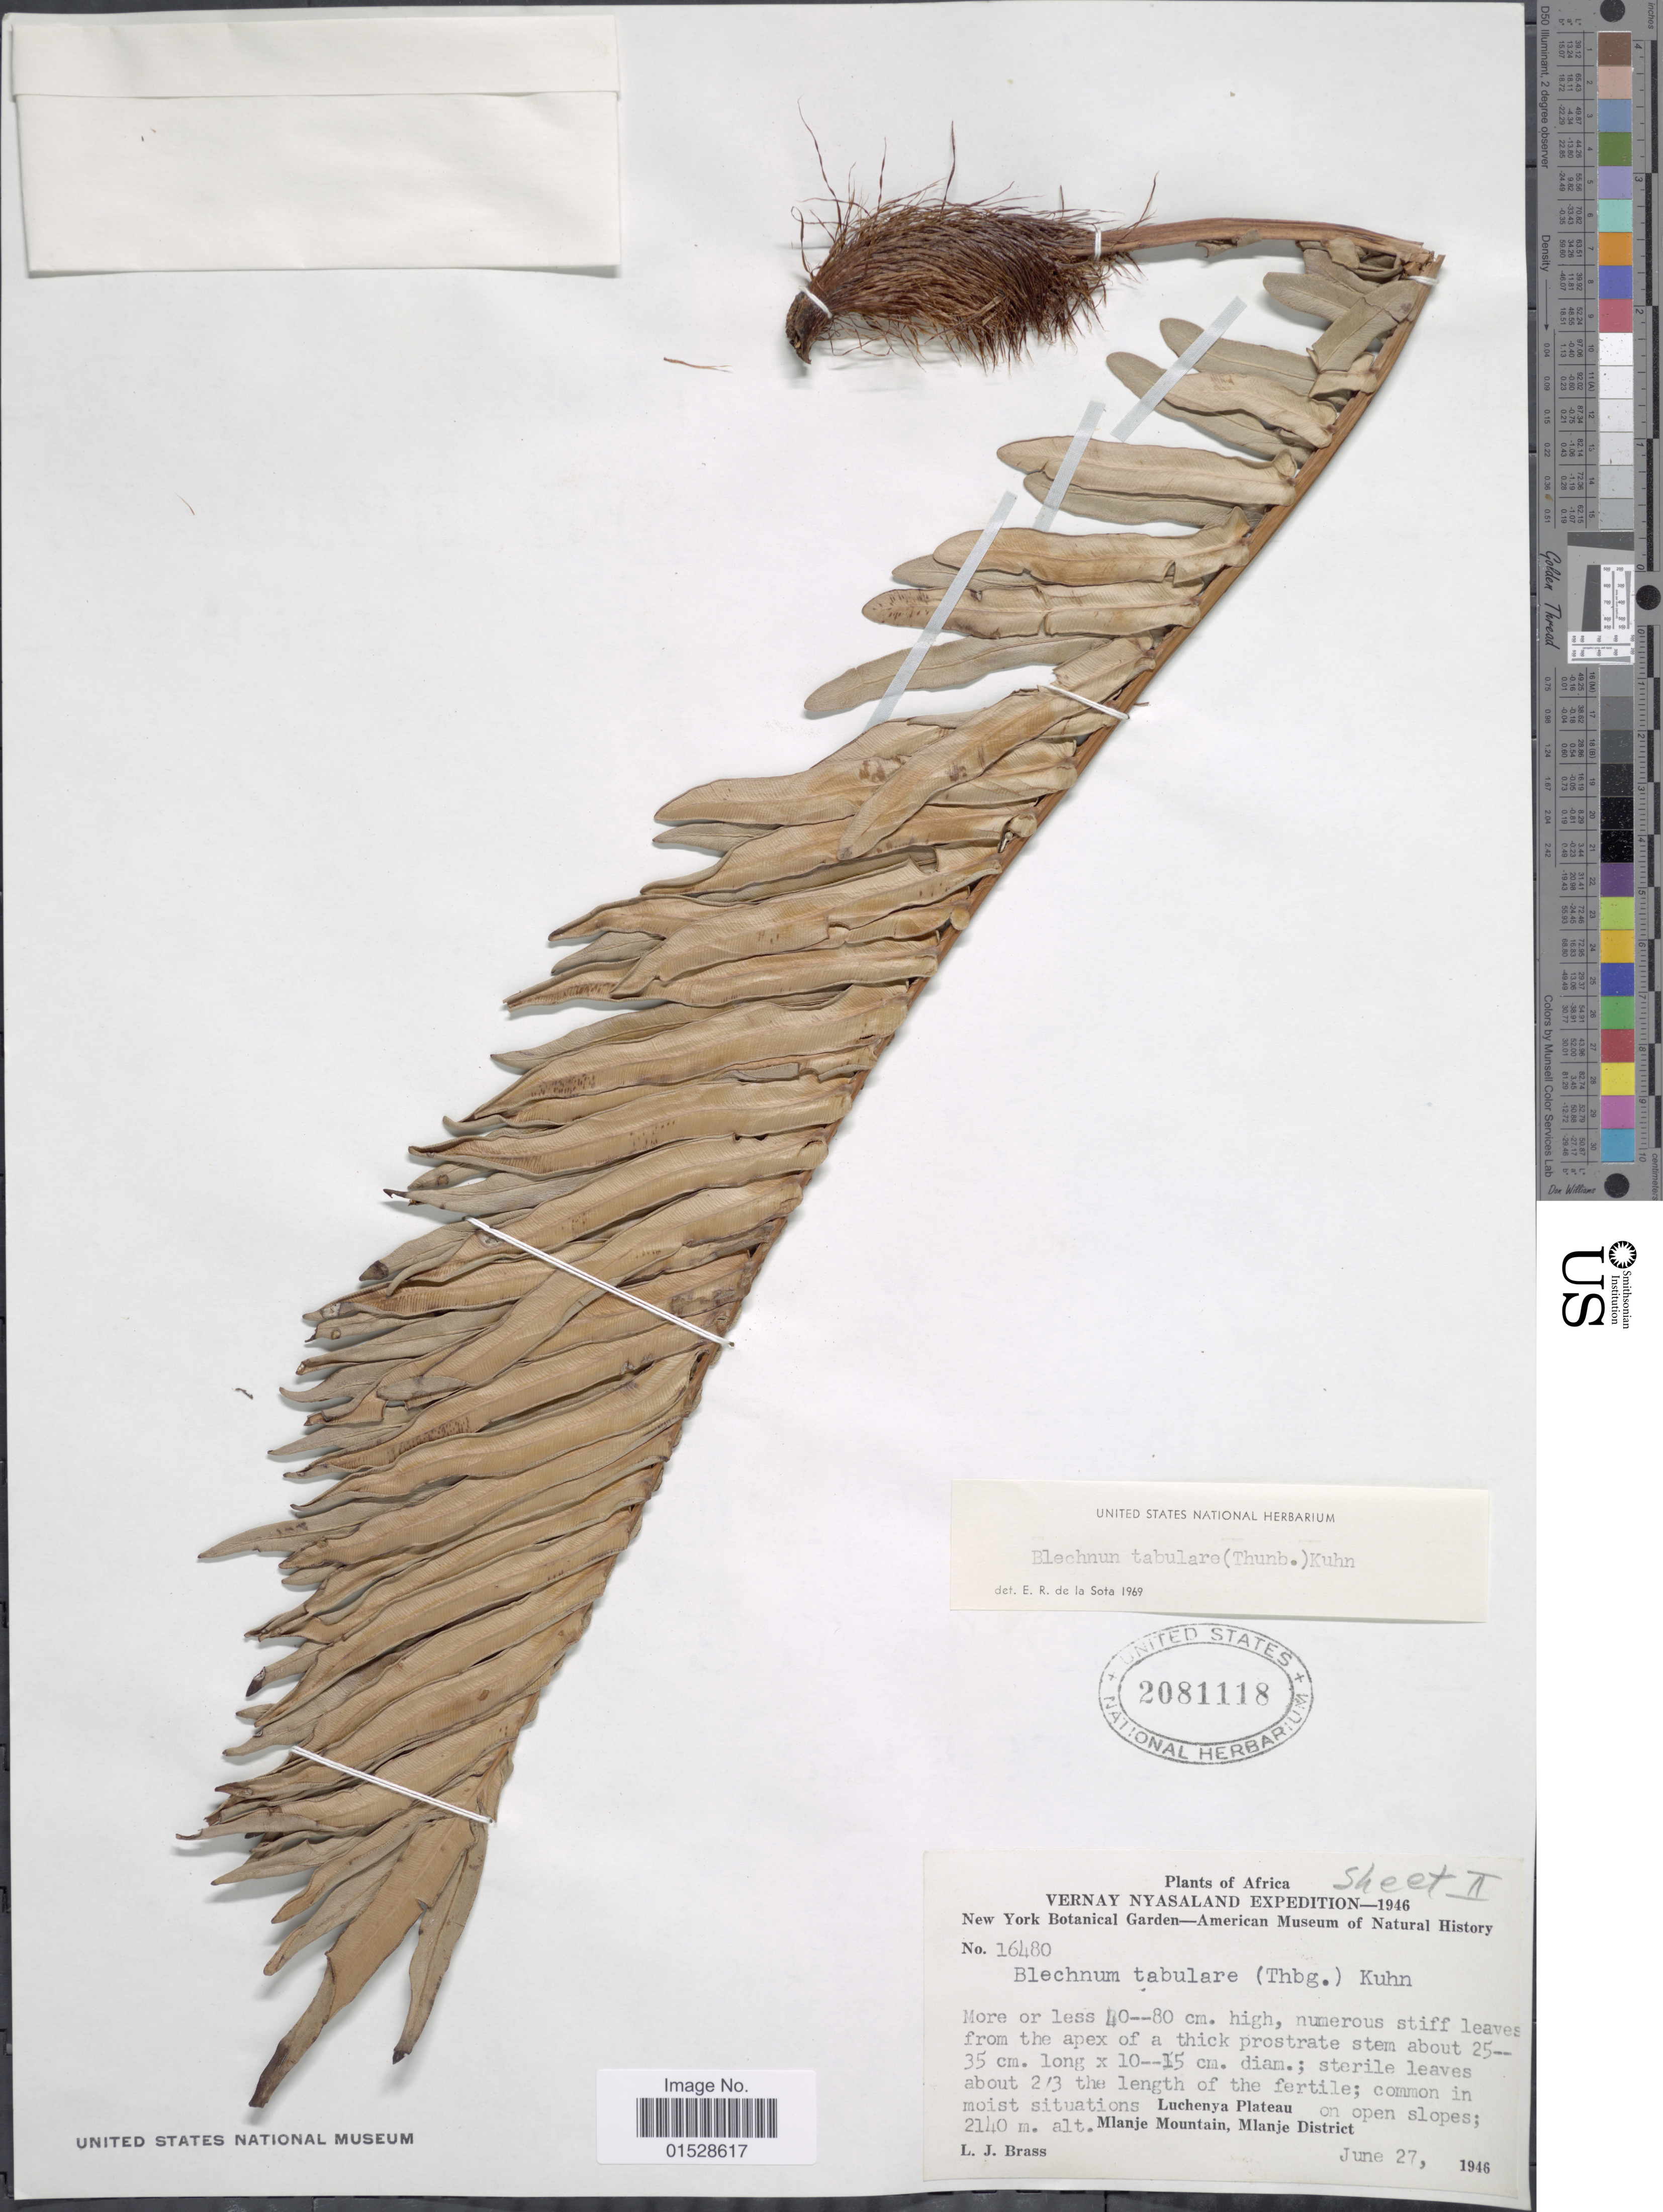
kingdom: Plantae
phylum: Tracheophyta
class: Polypodiopsida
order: Polypodiales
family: Blechnaceae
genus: Blechnum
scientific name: Blechnum tabulare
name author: (Thunb.) Kuhn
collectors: L. J. Brass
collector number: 16480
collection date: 1946-06-27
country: Malawi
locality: Africa, Vernay Nyasaland, Luchenya Plateau, Mlanje Mountain, Mlanje District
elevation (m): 2140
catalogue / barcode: US 2081118